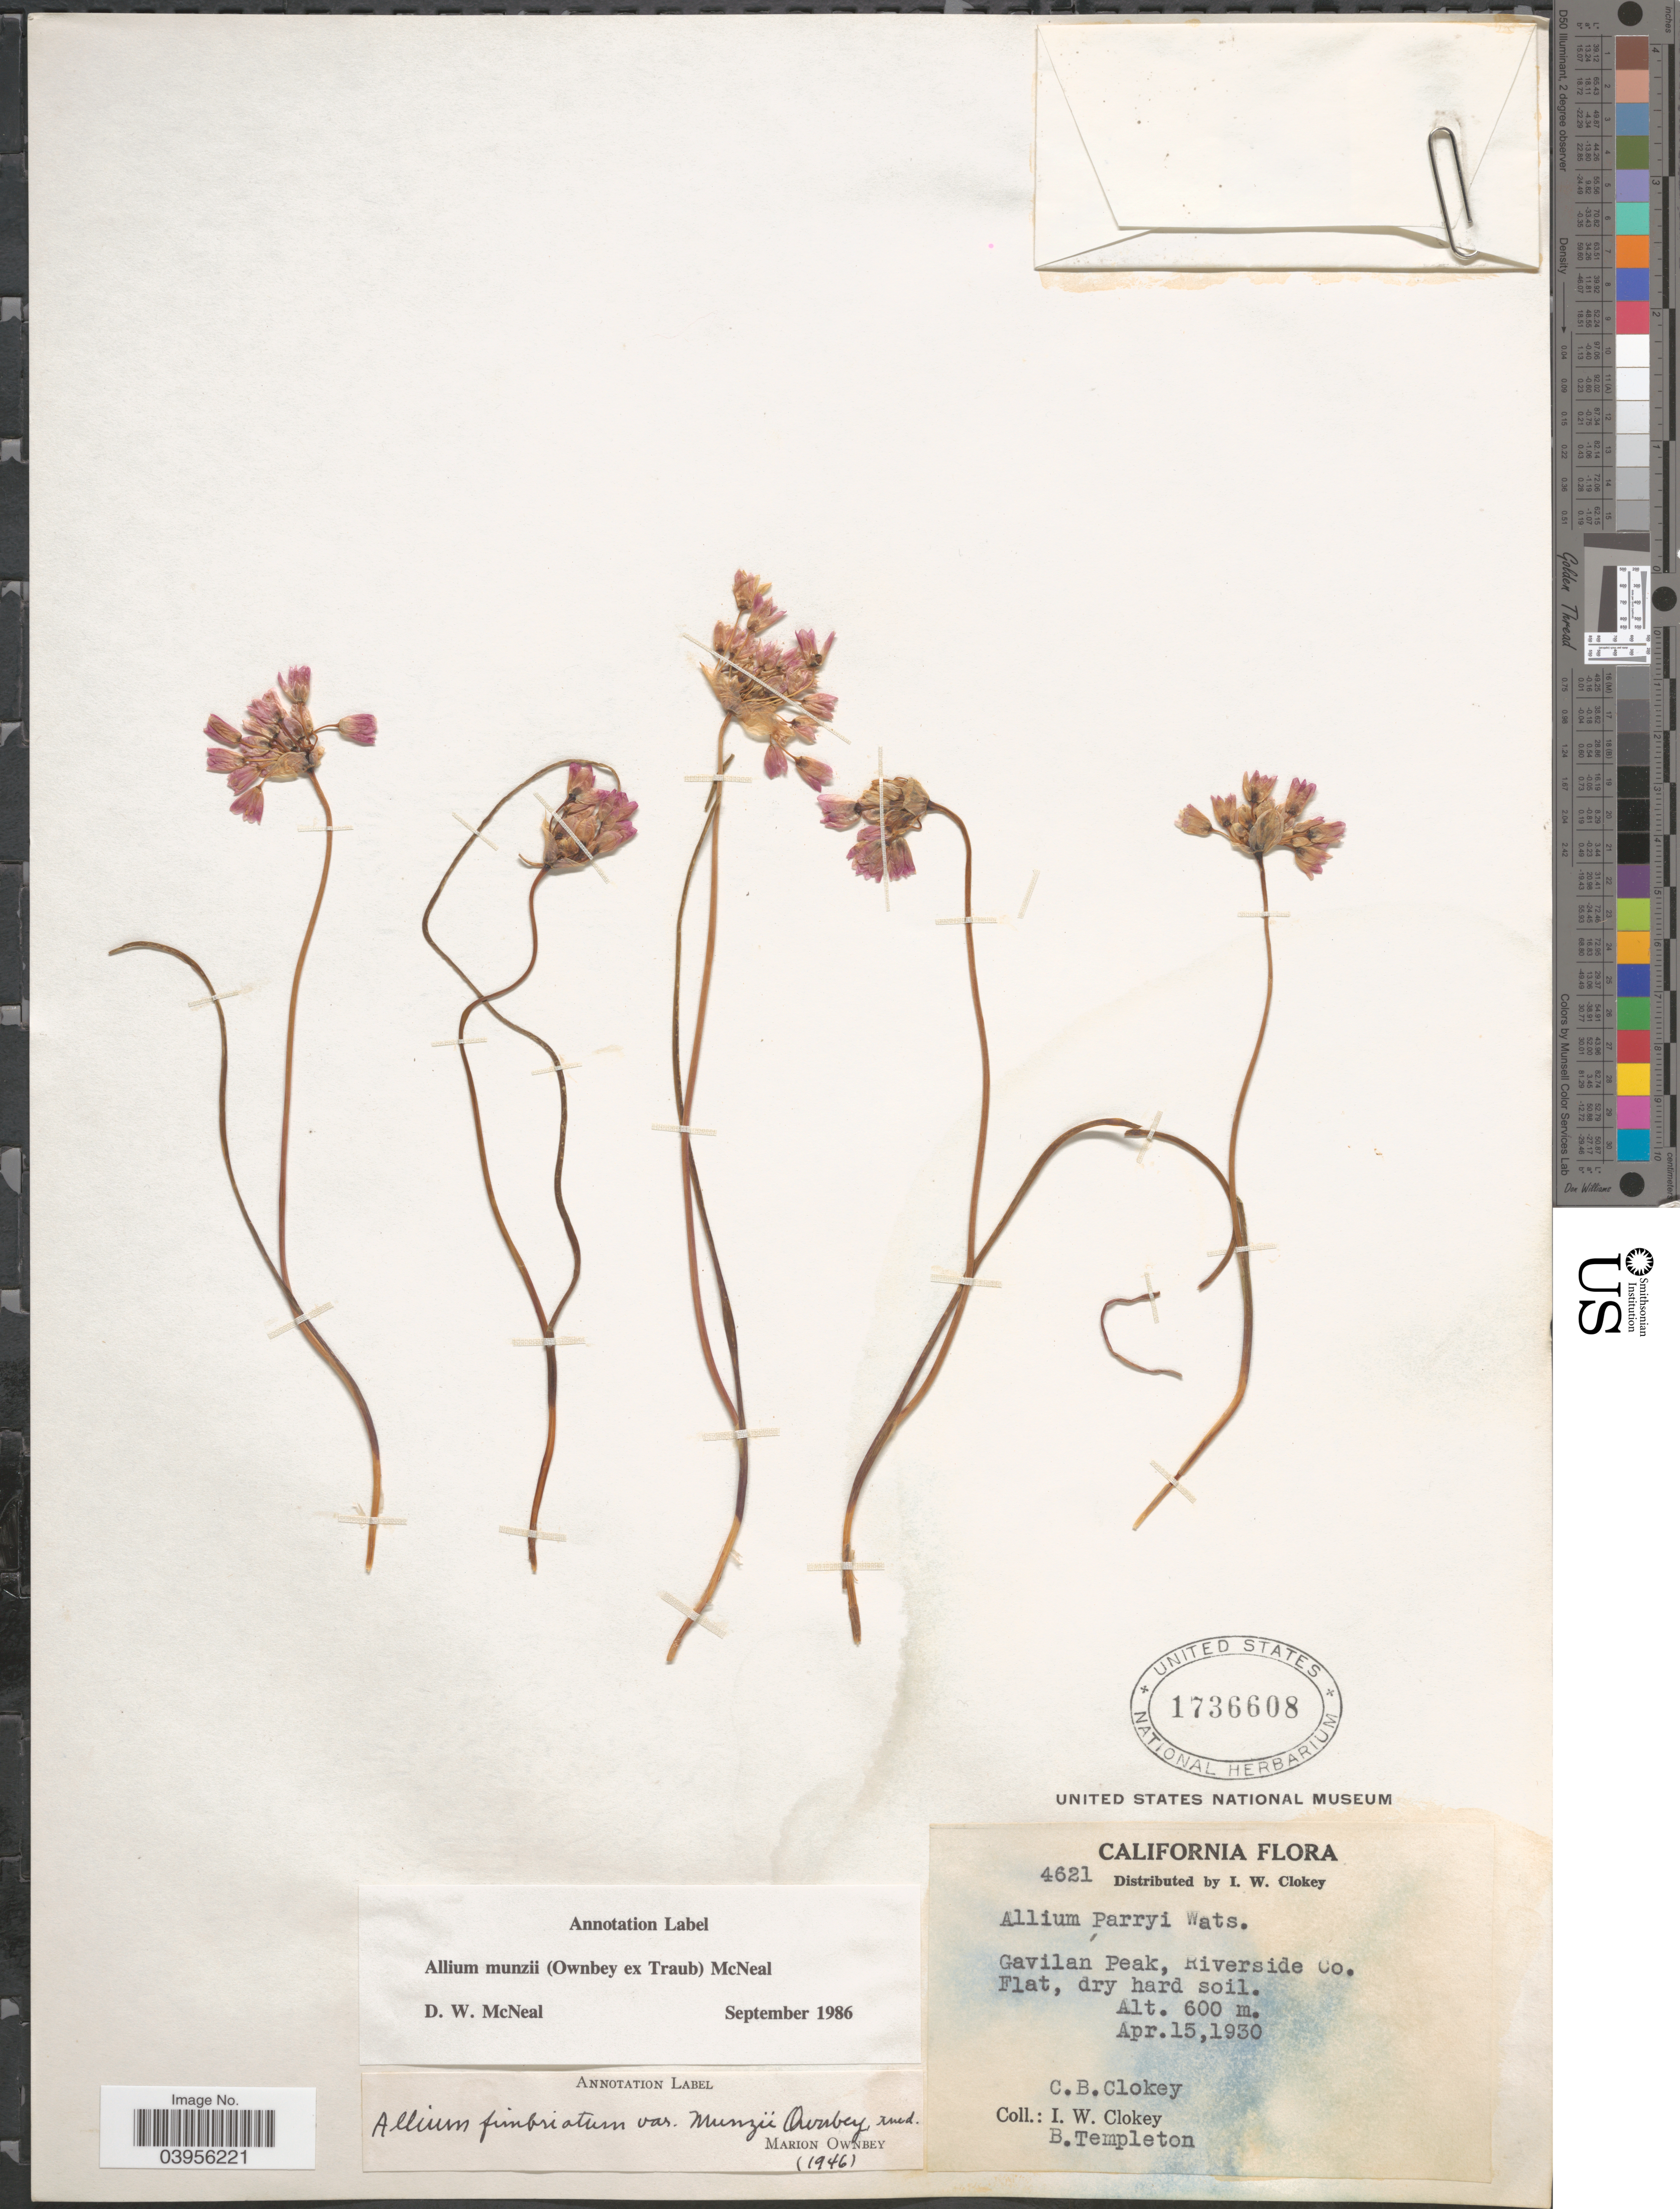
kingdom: Plantae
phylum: Tracheophyta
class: Liliopsida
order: Asparagales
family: Amaryllidaceae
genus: Allium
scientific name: Allium munzii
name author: (Ownbey & Aase) McNeal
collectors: C. Clokey, I. W. Clokey & B. Templeton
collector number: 4621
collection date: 1930-04-15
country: United States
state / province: California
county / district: Riverside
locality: Gavilan Peak, Riverside Co.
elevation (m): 600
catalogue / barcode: US 1736608